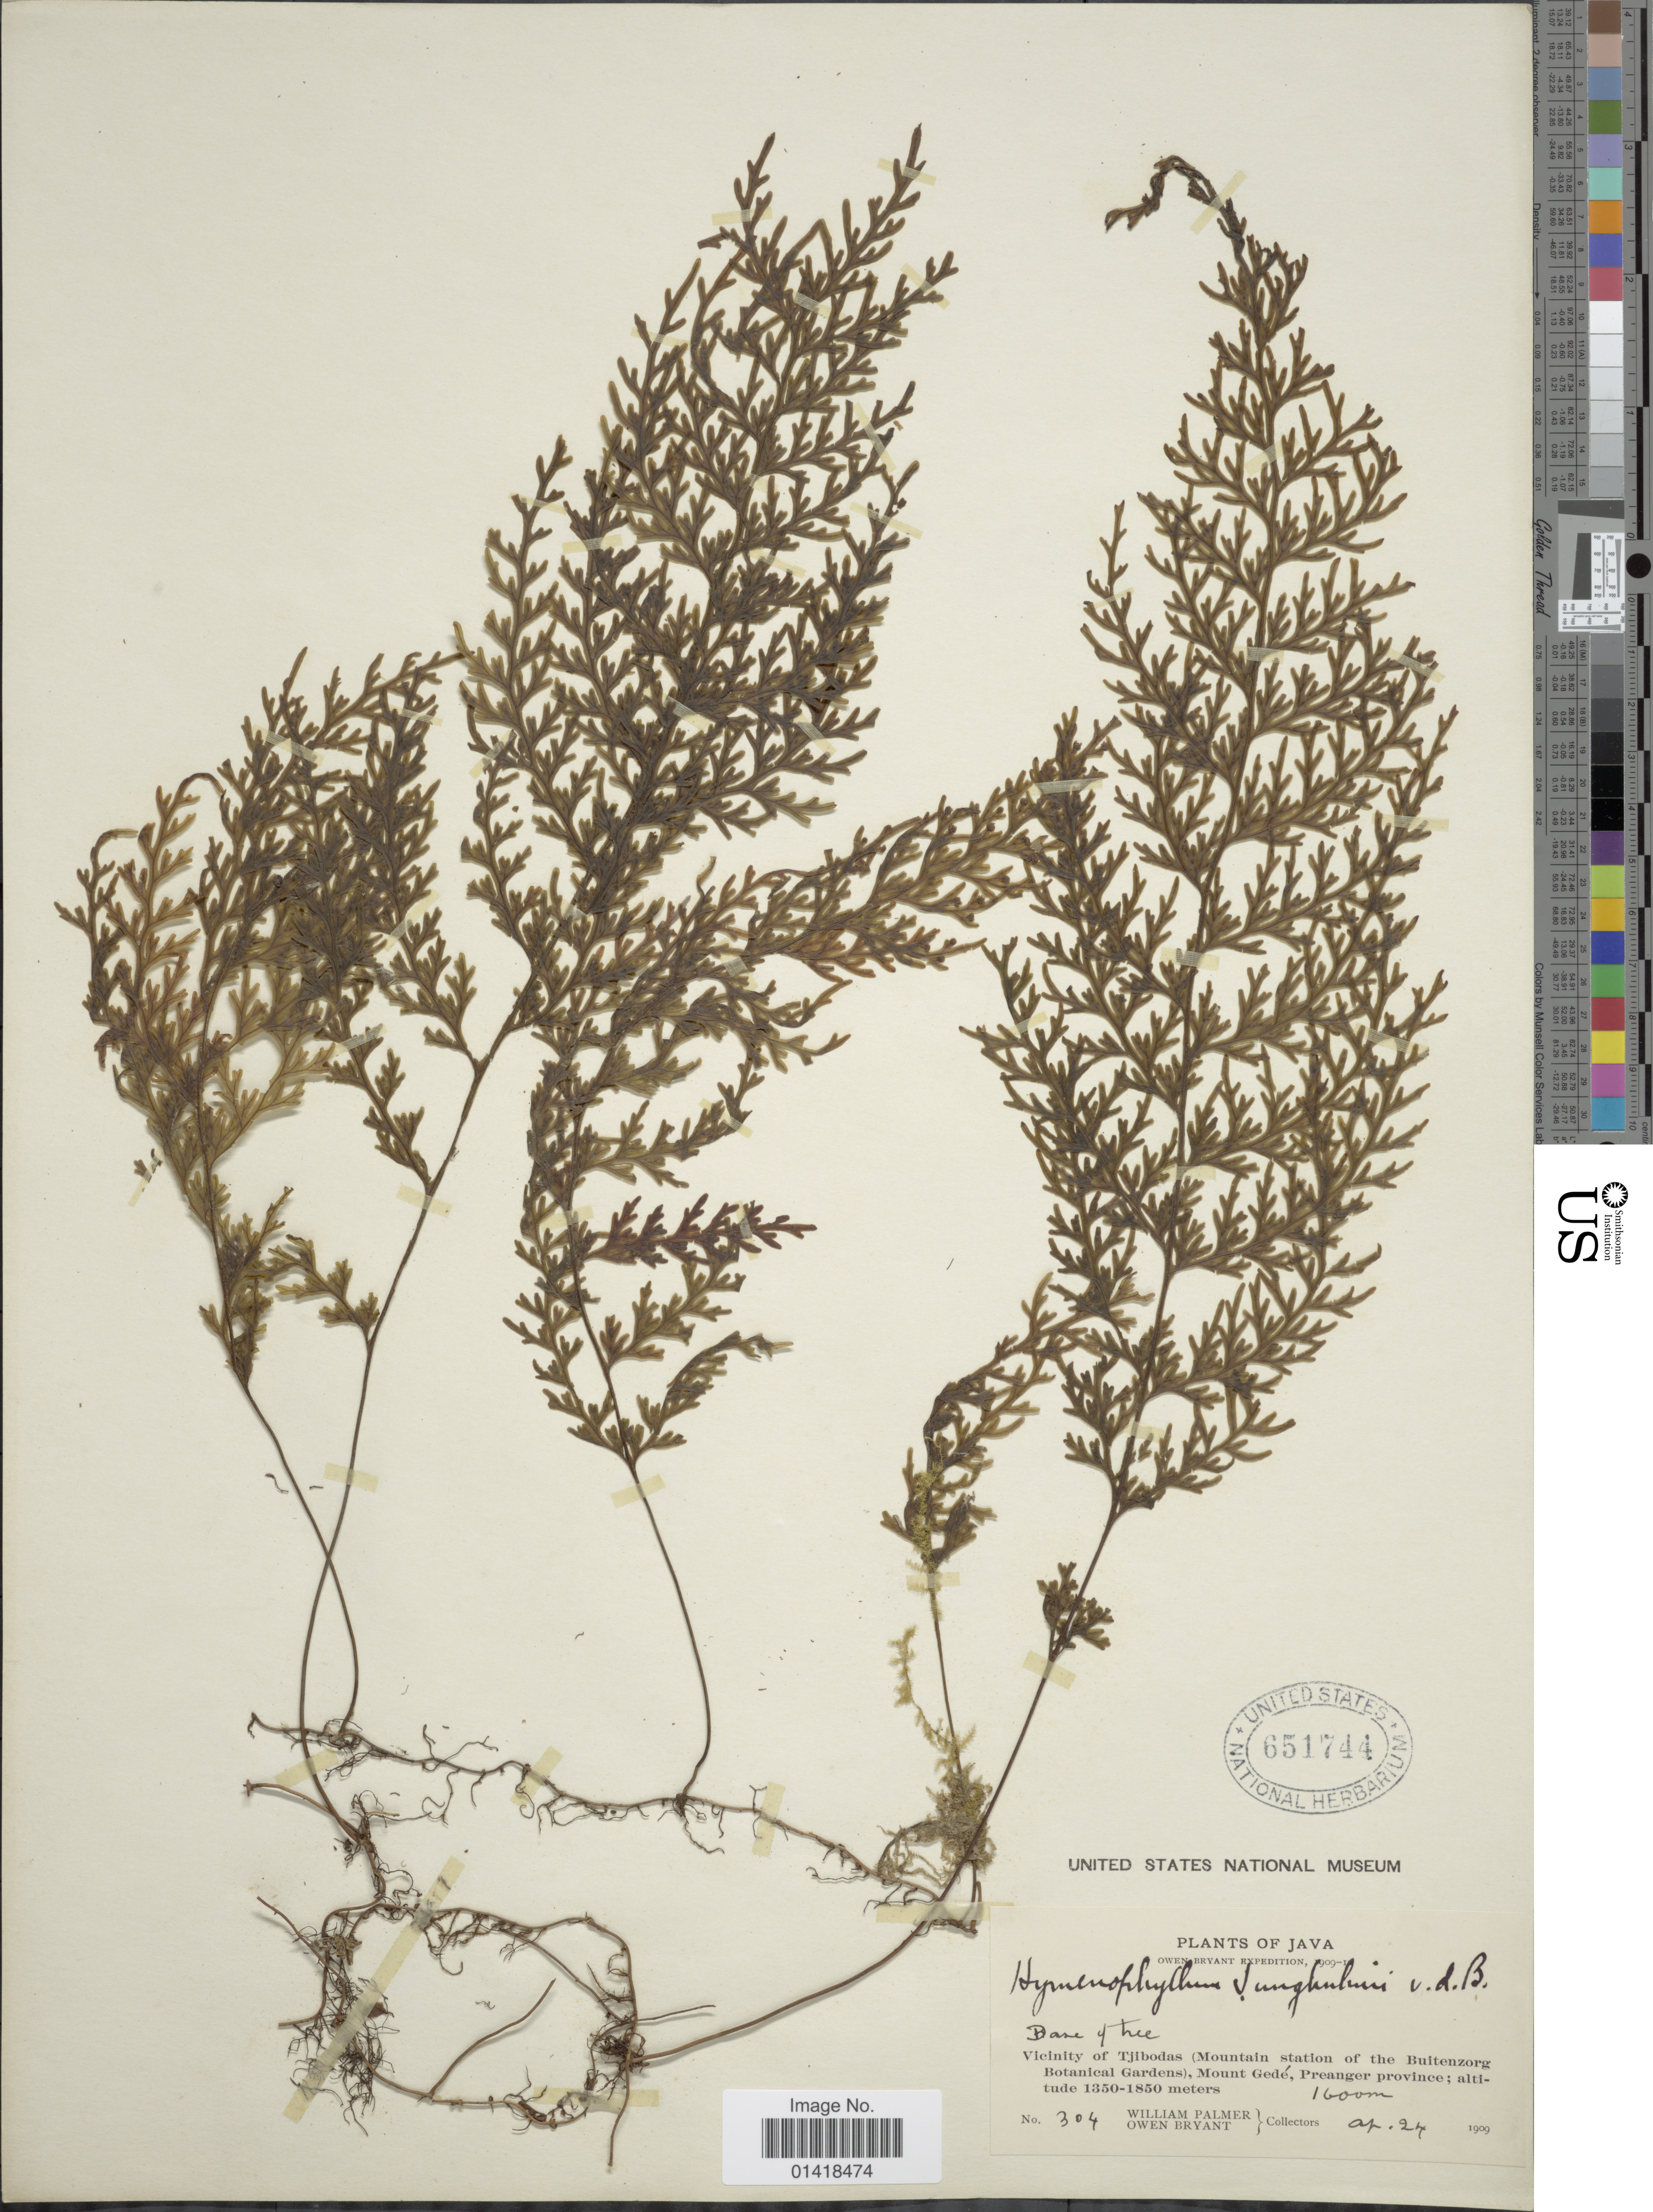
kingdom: Plantae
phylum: Tracheophyta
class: Polypodiopsida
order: Hymenophyllales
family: Hymenophyllaceae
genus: Hymenophyllum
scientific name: Hymenophyllum junghuhnii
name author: Bosch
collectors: W. Palmer & O. Bryant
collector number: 304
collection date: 1909-04-24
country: Indonesia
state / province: Java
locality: Vicinity of Tjibodas (Mountain station of the Buitenzorg Botanical Gardens), Mount Gede, Preanger province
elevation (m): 1600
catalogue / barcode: US 651744